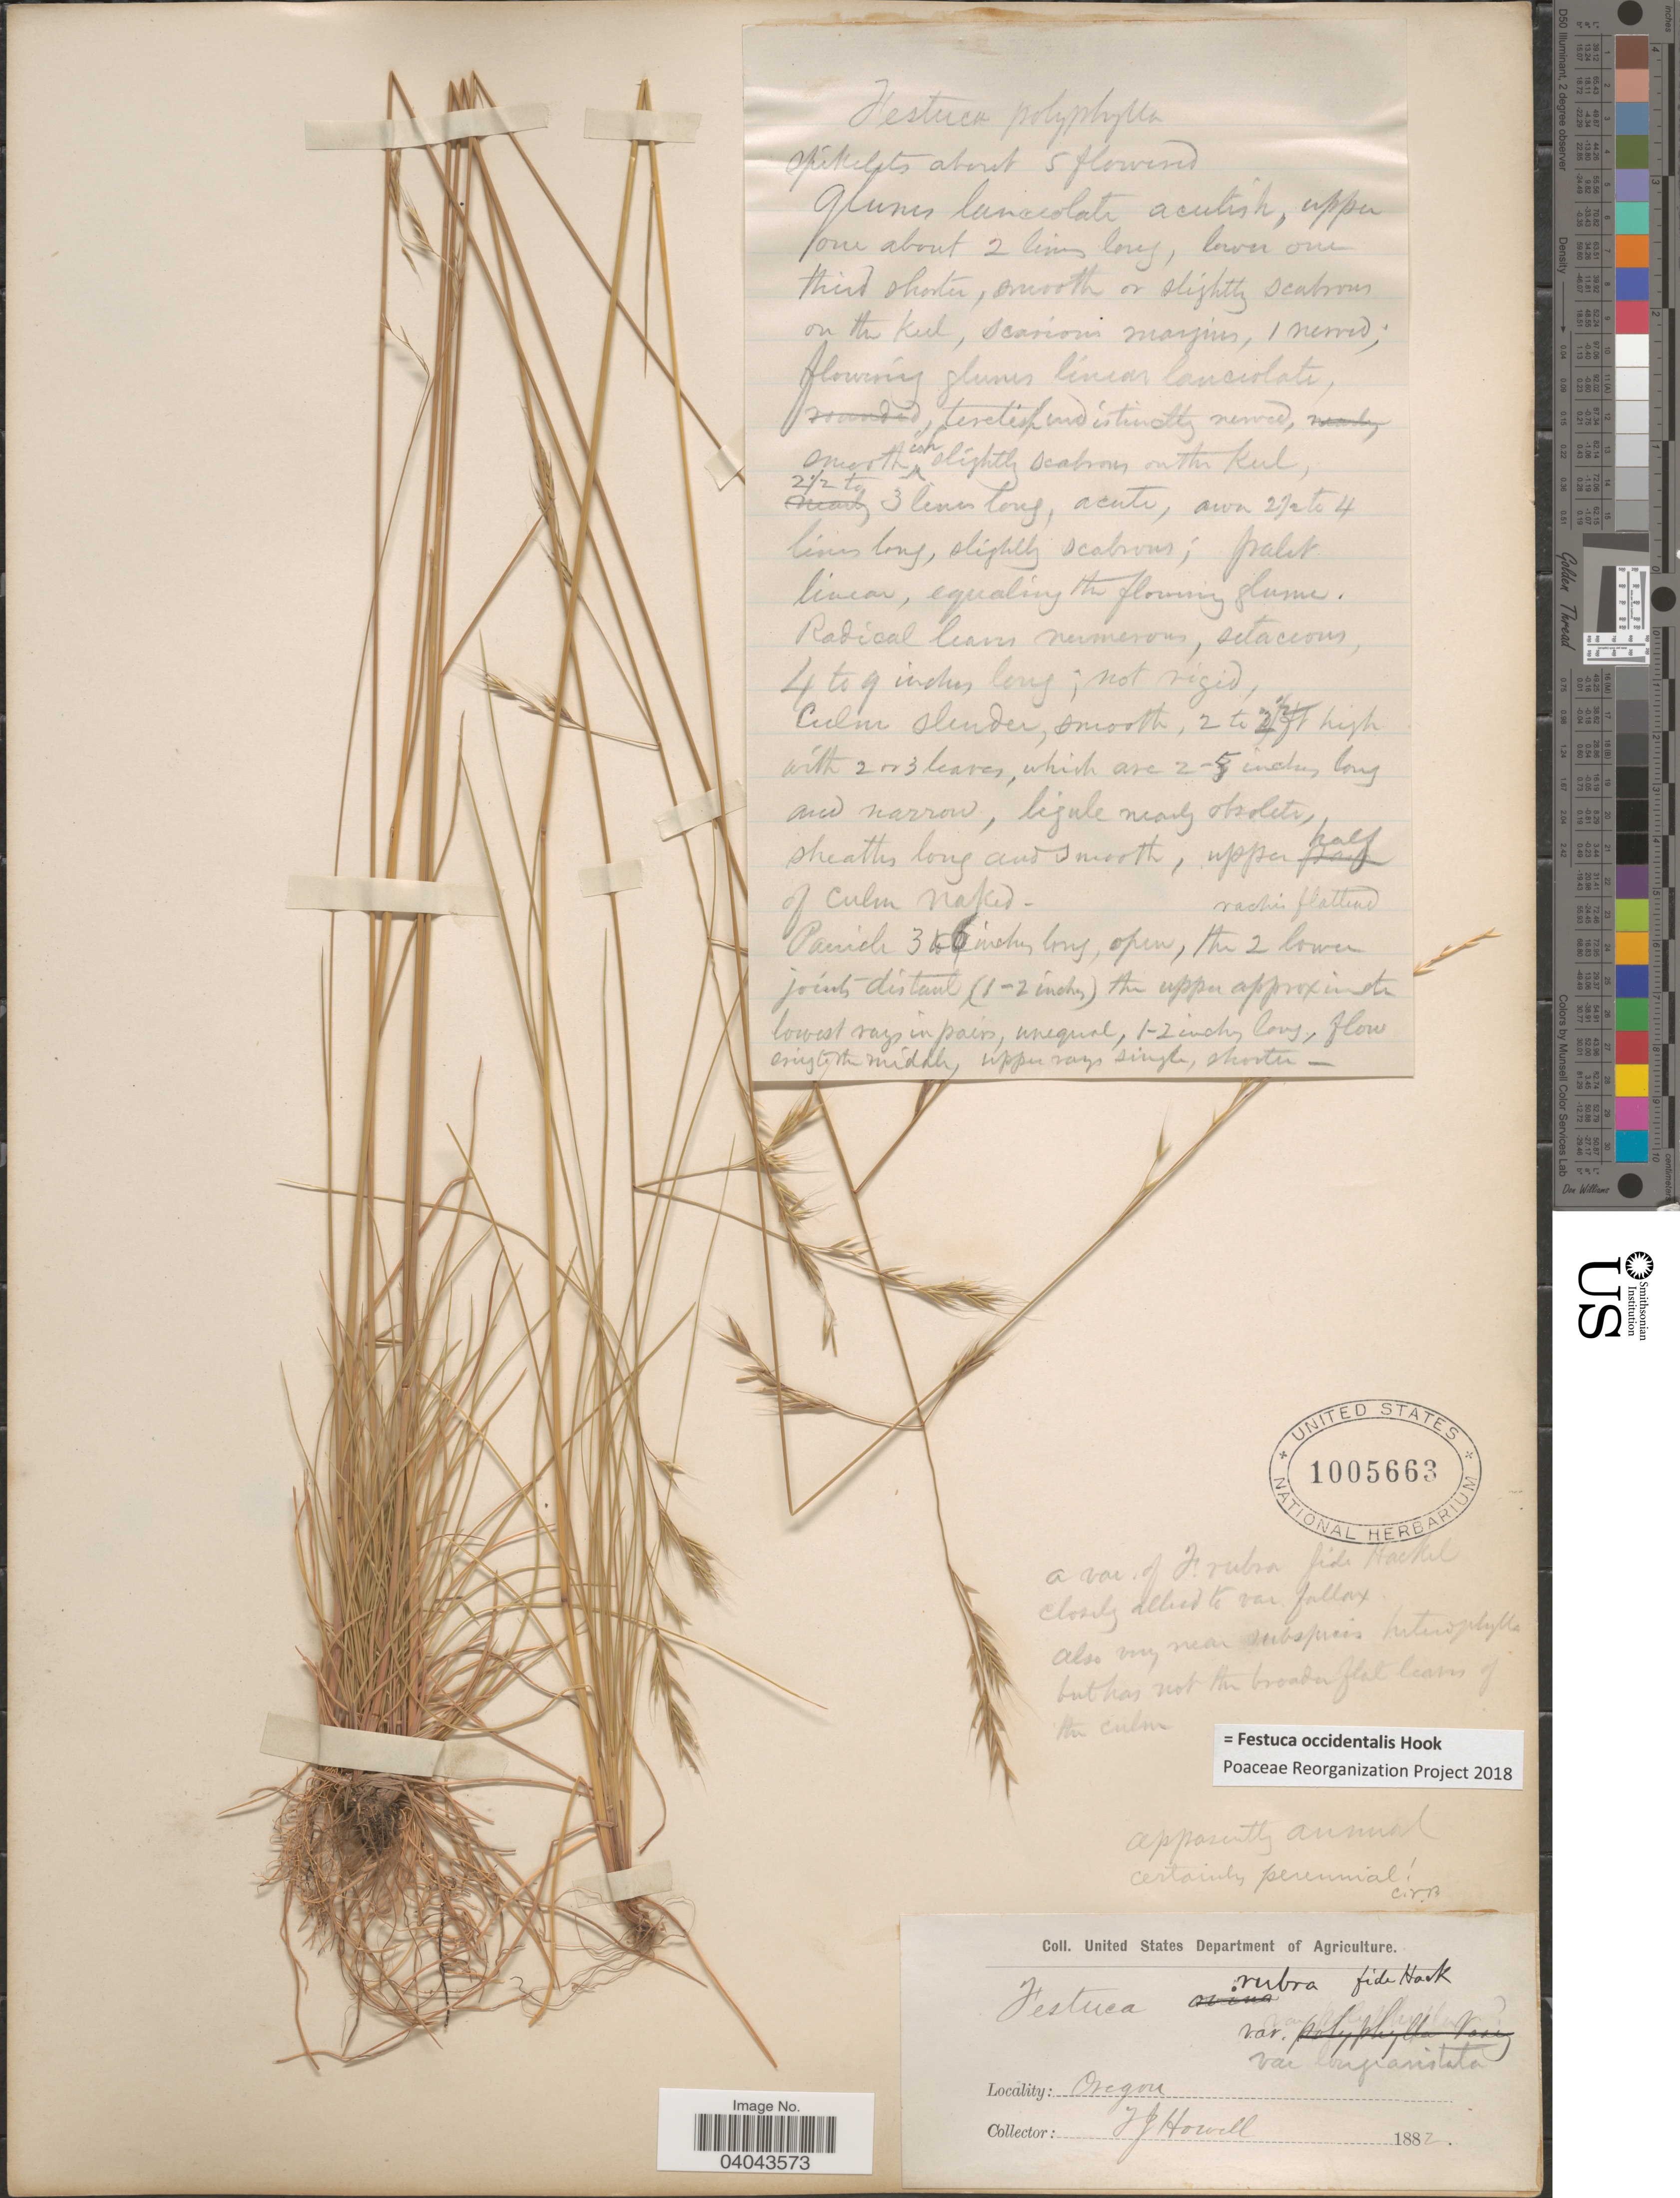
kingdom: Plantae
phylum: Tracheophyta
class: Liliopsida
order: Poales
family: Poaceae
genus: Festuca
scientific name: Festuca occidentalis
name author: Hook.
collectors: T. J. Howell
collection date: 1882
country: United States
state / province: Oregon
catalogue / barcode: US 1005663